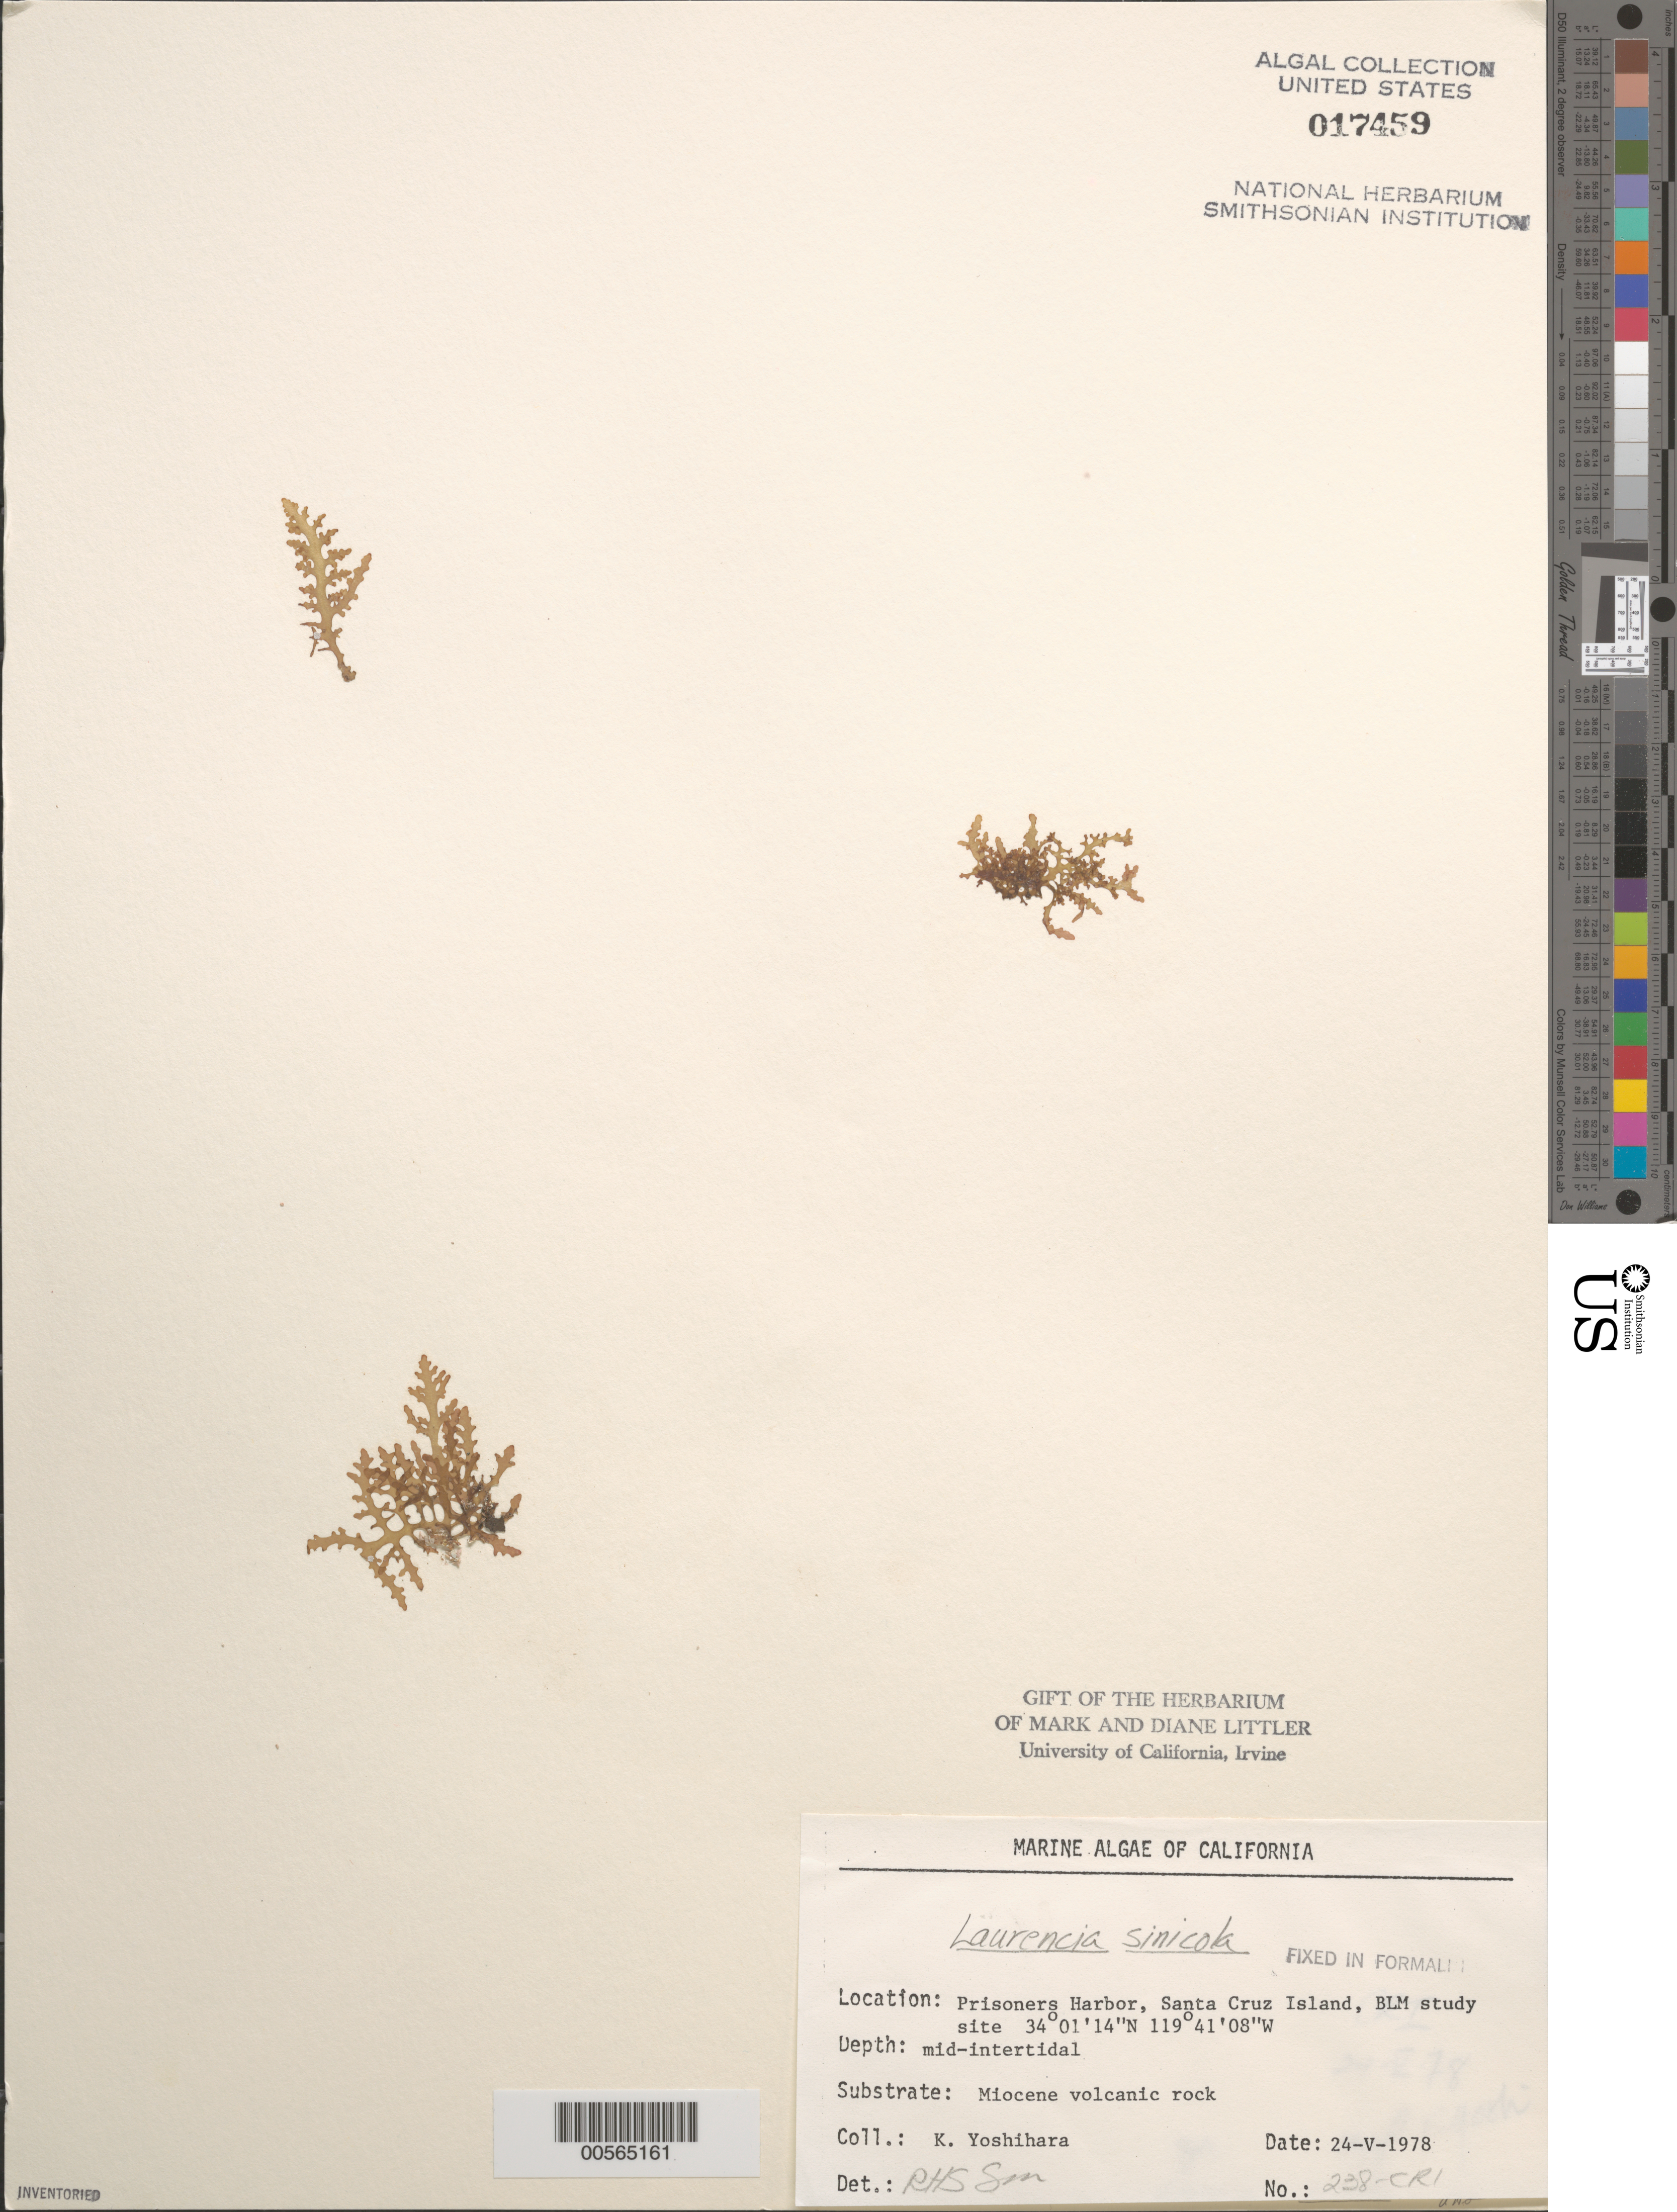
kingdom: Plantae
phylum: Rhodophyta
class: Florideophyceae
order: Ceramiales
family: Rhodomelaceae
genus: Osmundea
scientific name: Osmundea sinicola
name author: (Setchell & N.L. Gardner) K.W. Nam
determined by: Algae name updating Project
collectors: K. Yoshihara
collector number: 238-cri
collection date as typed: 24 May 1978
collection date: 1978-05-24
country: United States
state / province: California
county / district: Santa Barbara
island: Santa Cruz Island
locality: Prisoners Harbor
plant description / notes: BLM-SOCALBIGHT Rocky Intertidal Survey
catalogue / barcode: US 17459